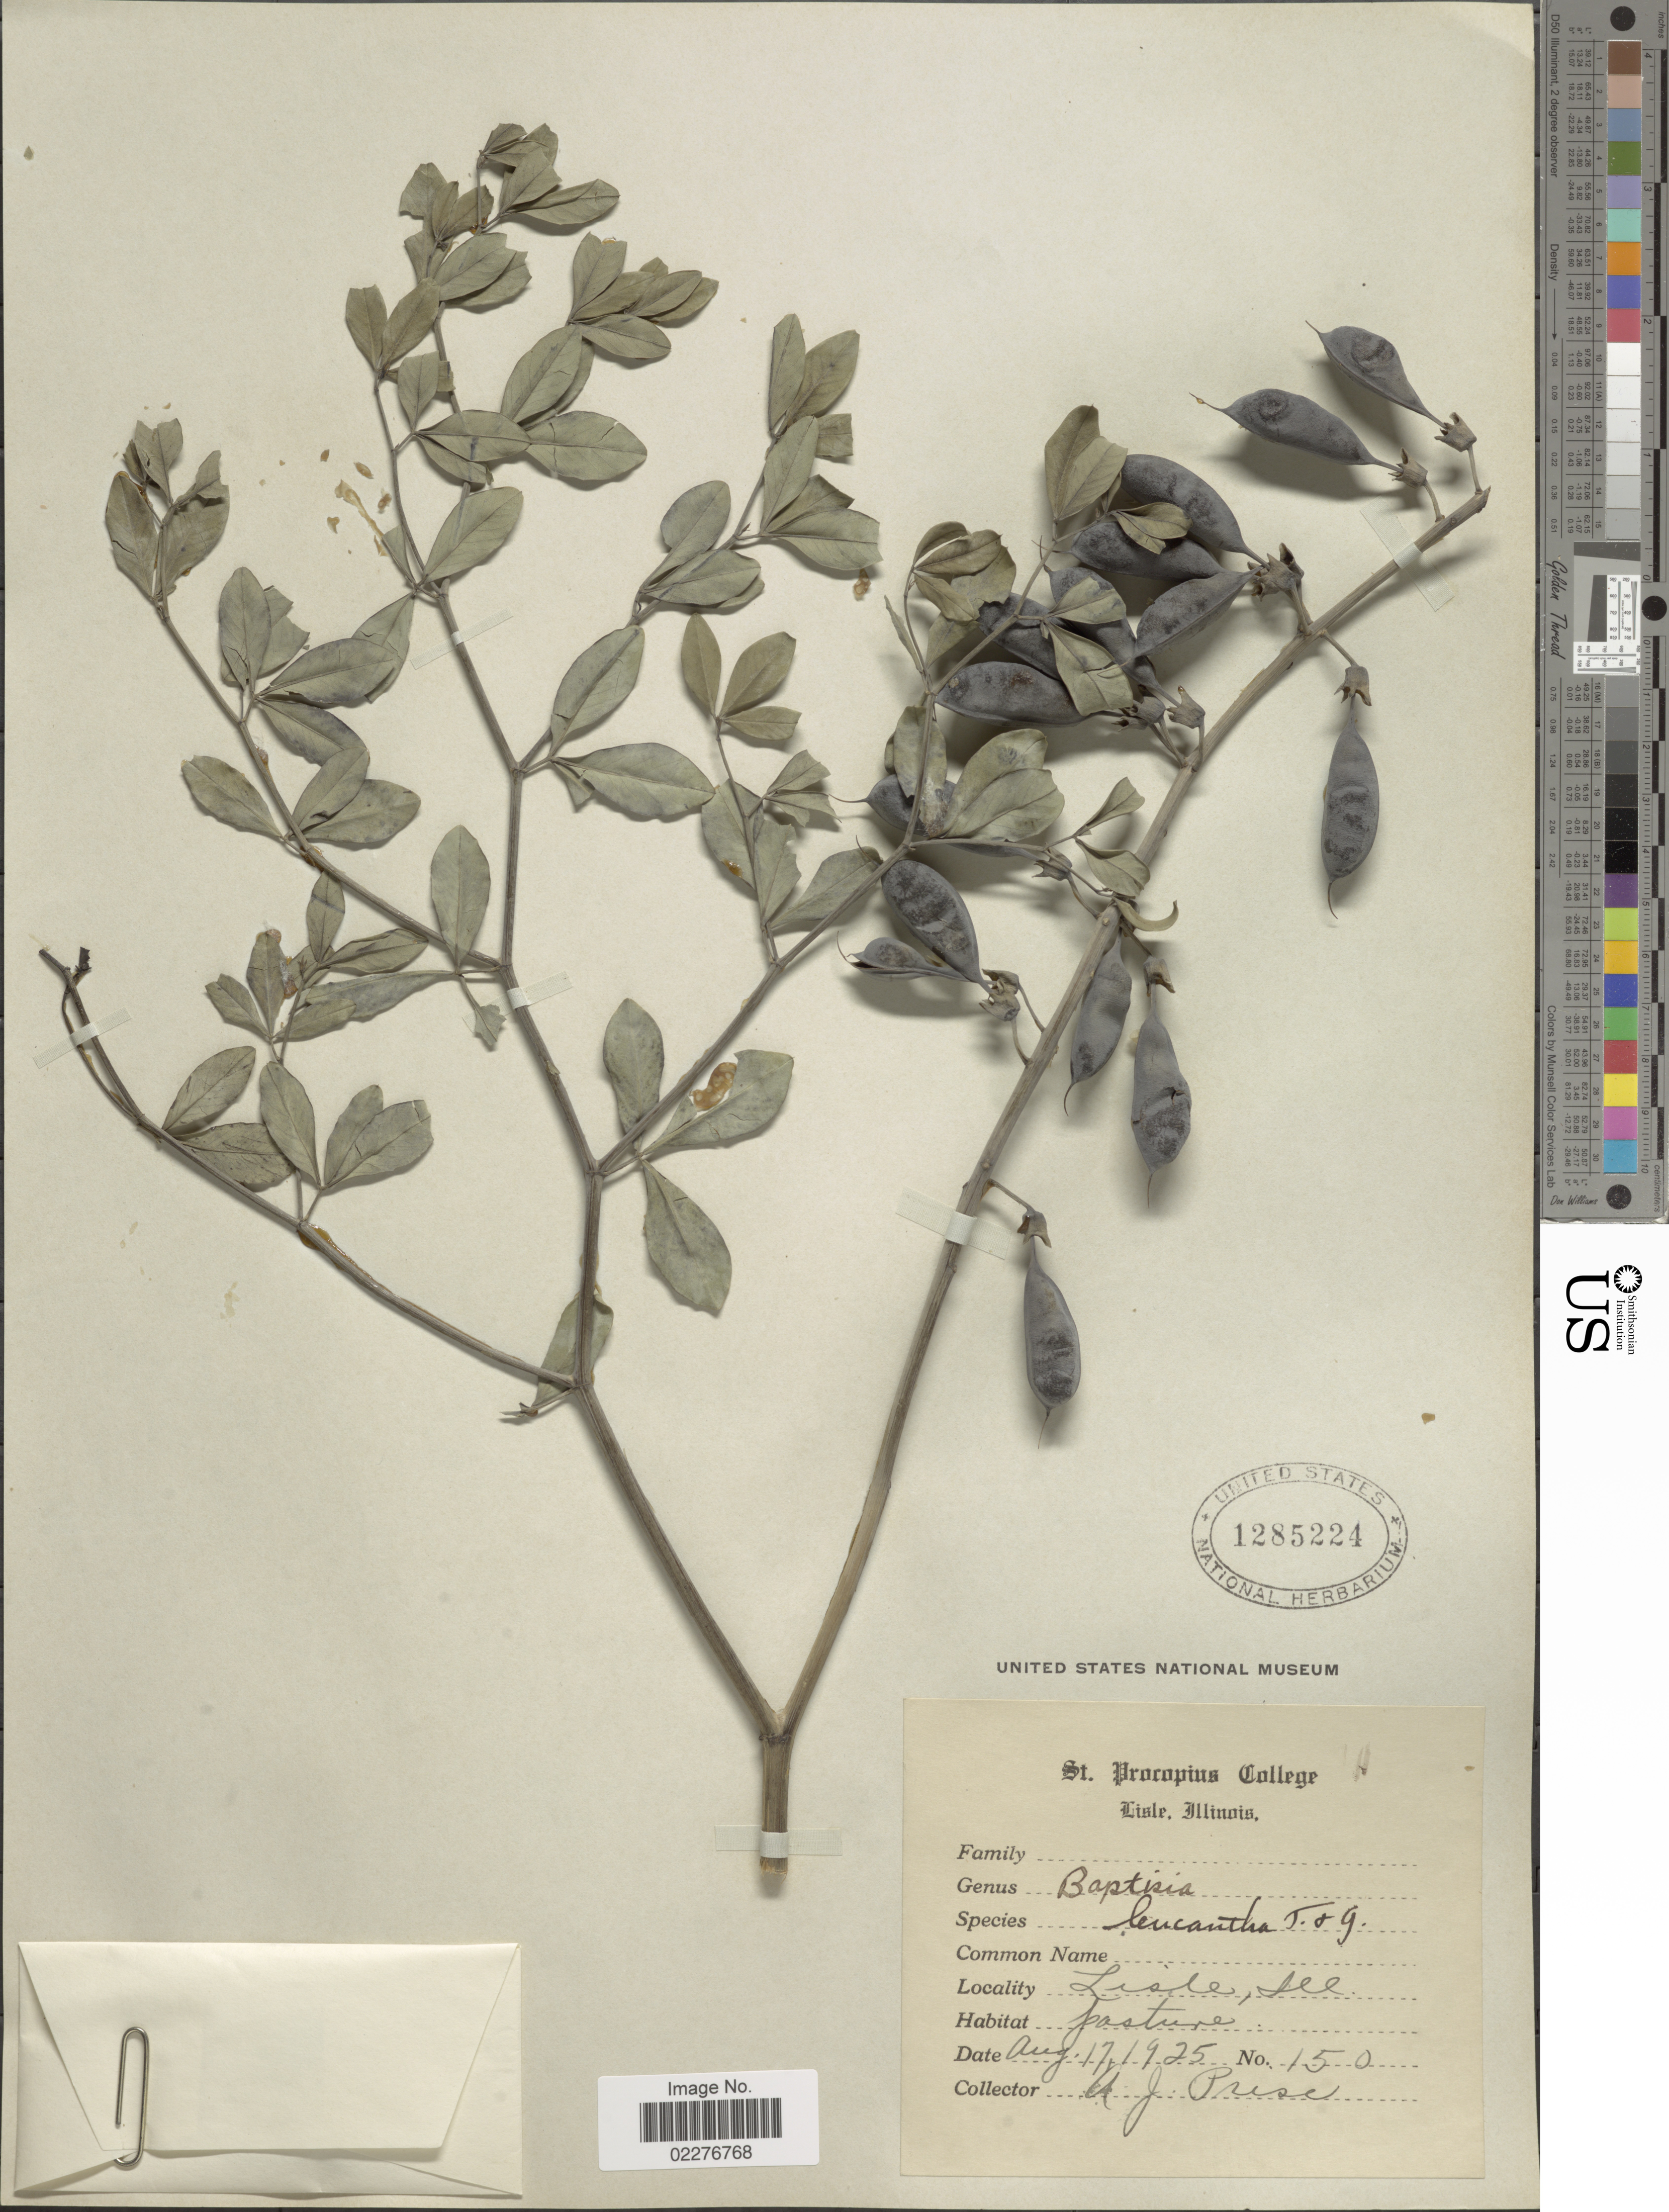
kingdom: Plantae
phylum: Tracheophyta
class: Magnoliopsida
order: Fabales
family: Fabaceae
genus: Baptisia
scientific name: Baptisia leucantha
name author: Torr. & A. Gray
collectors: A. J. Prisc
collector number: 150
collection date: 1925-08-17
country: United States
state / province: Illinois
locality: Lisle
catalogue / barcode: US 1285224